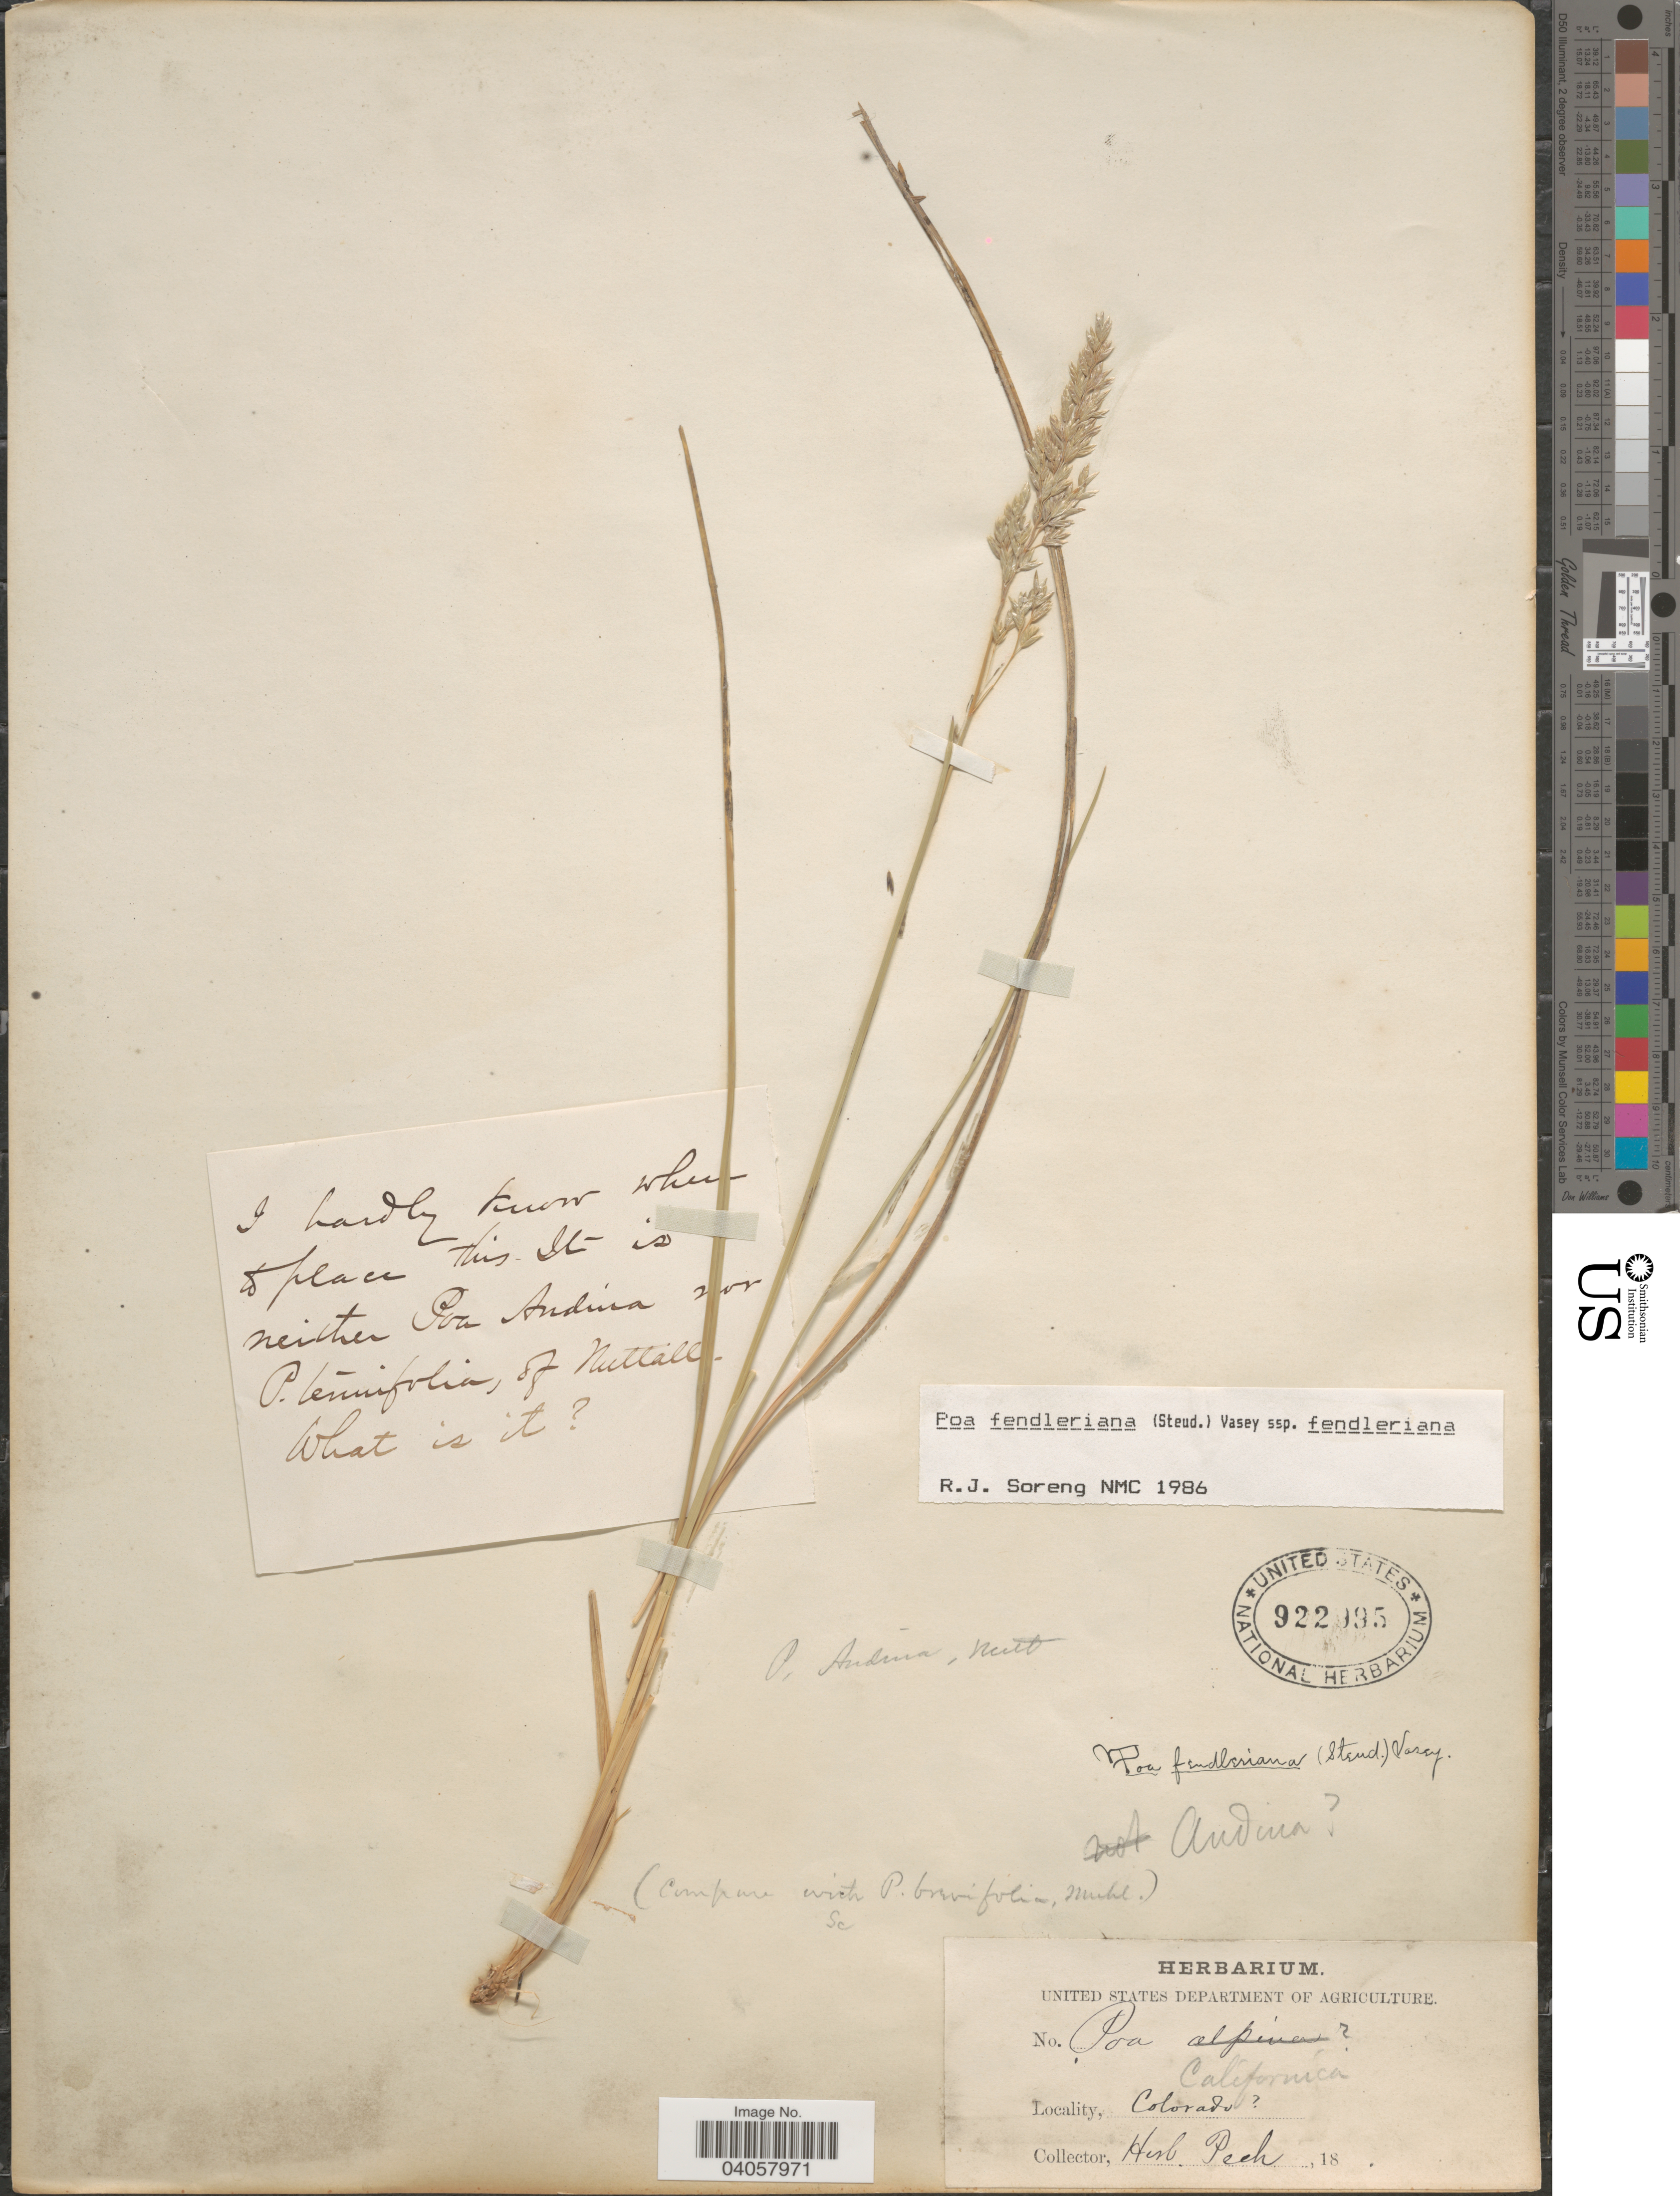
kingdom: Plantae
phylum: Tracheophyta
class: Liliopsida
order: Poales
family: Poaceae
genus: Poa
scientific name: Poa fendleriana subsp. longiligula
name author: (Scribn. & T.A. Williams) Soreng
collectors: ex Herb. Pech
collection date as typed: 18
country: United States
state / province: Colorado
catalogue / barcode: US 922995